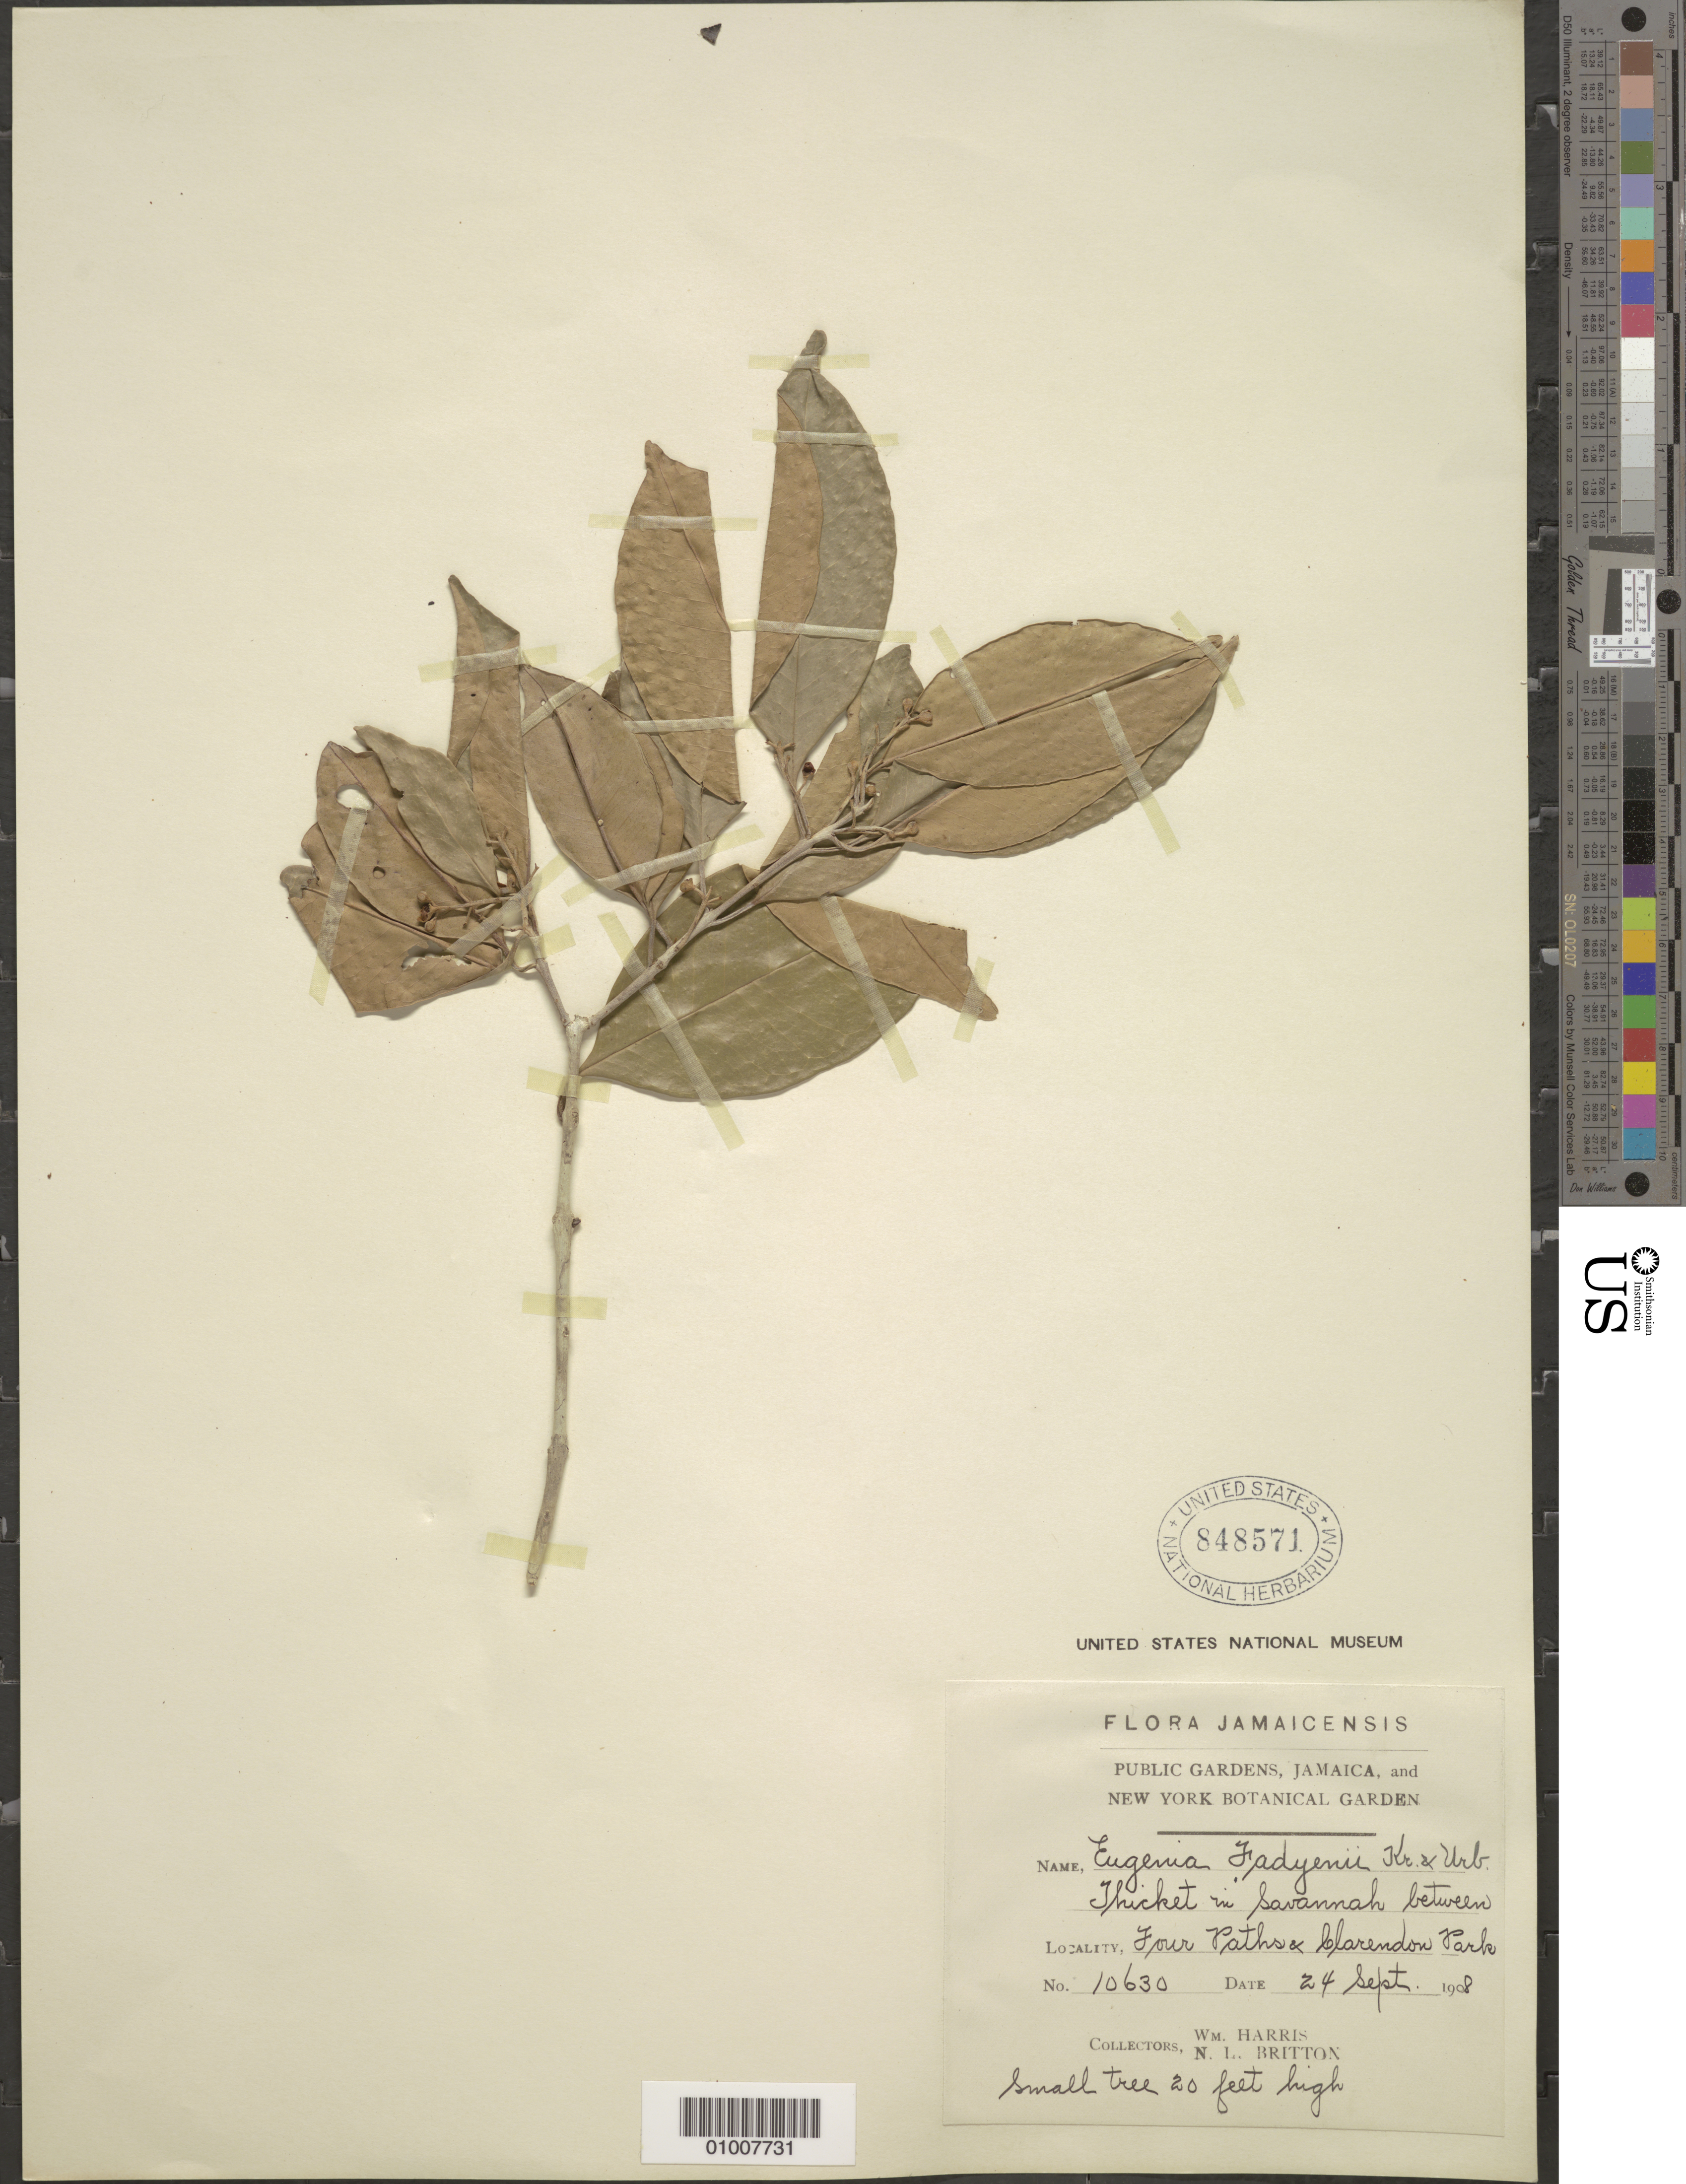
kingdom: Plantae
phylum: Tracheophyta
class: Magnoliopsida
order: Myrtales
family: Myrtaceae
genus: Eugenia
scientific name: Eugenia aeruginea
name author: DC.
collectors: W. H. Harris & N. Britton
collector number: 10630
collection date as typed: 24 Sep 1908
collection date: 1908-09-24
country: Jamaica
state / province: Clarendon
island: Jamaica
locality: Savannah between Four Paths and Clarendon Park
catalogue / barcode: US 848571